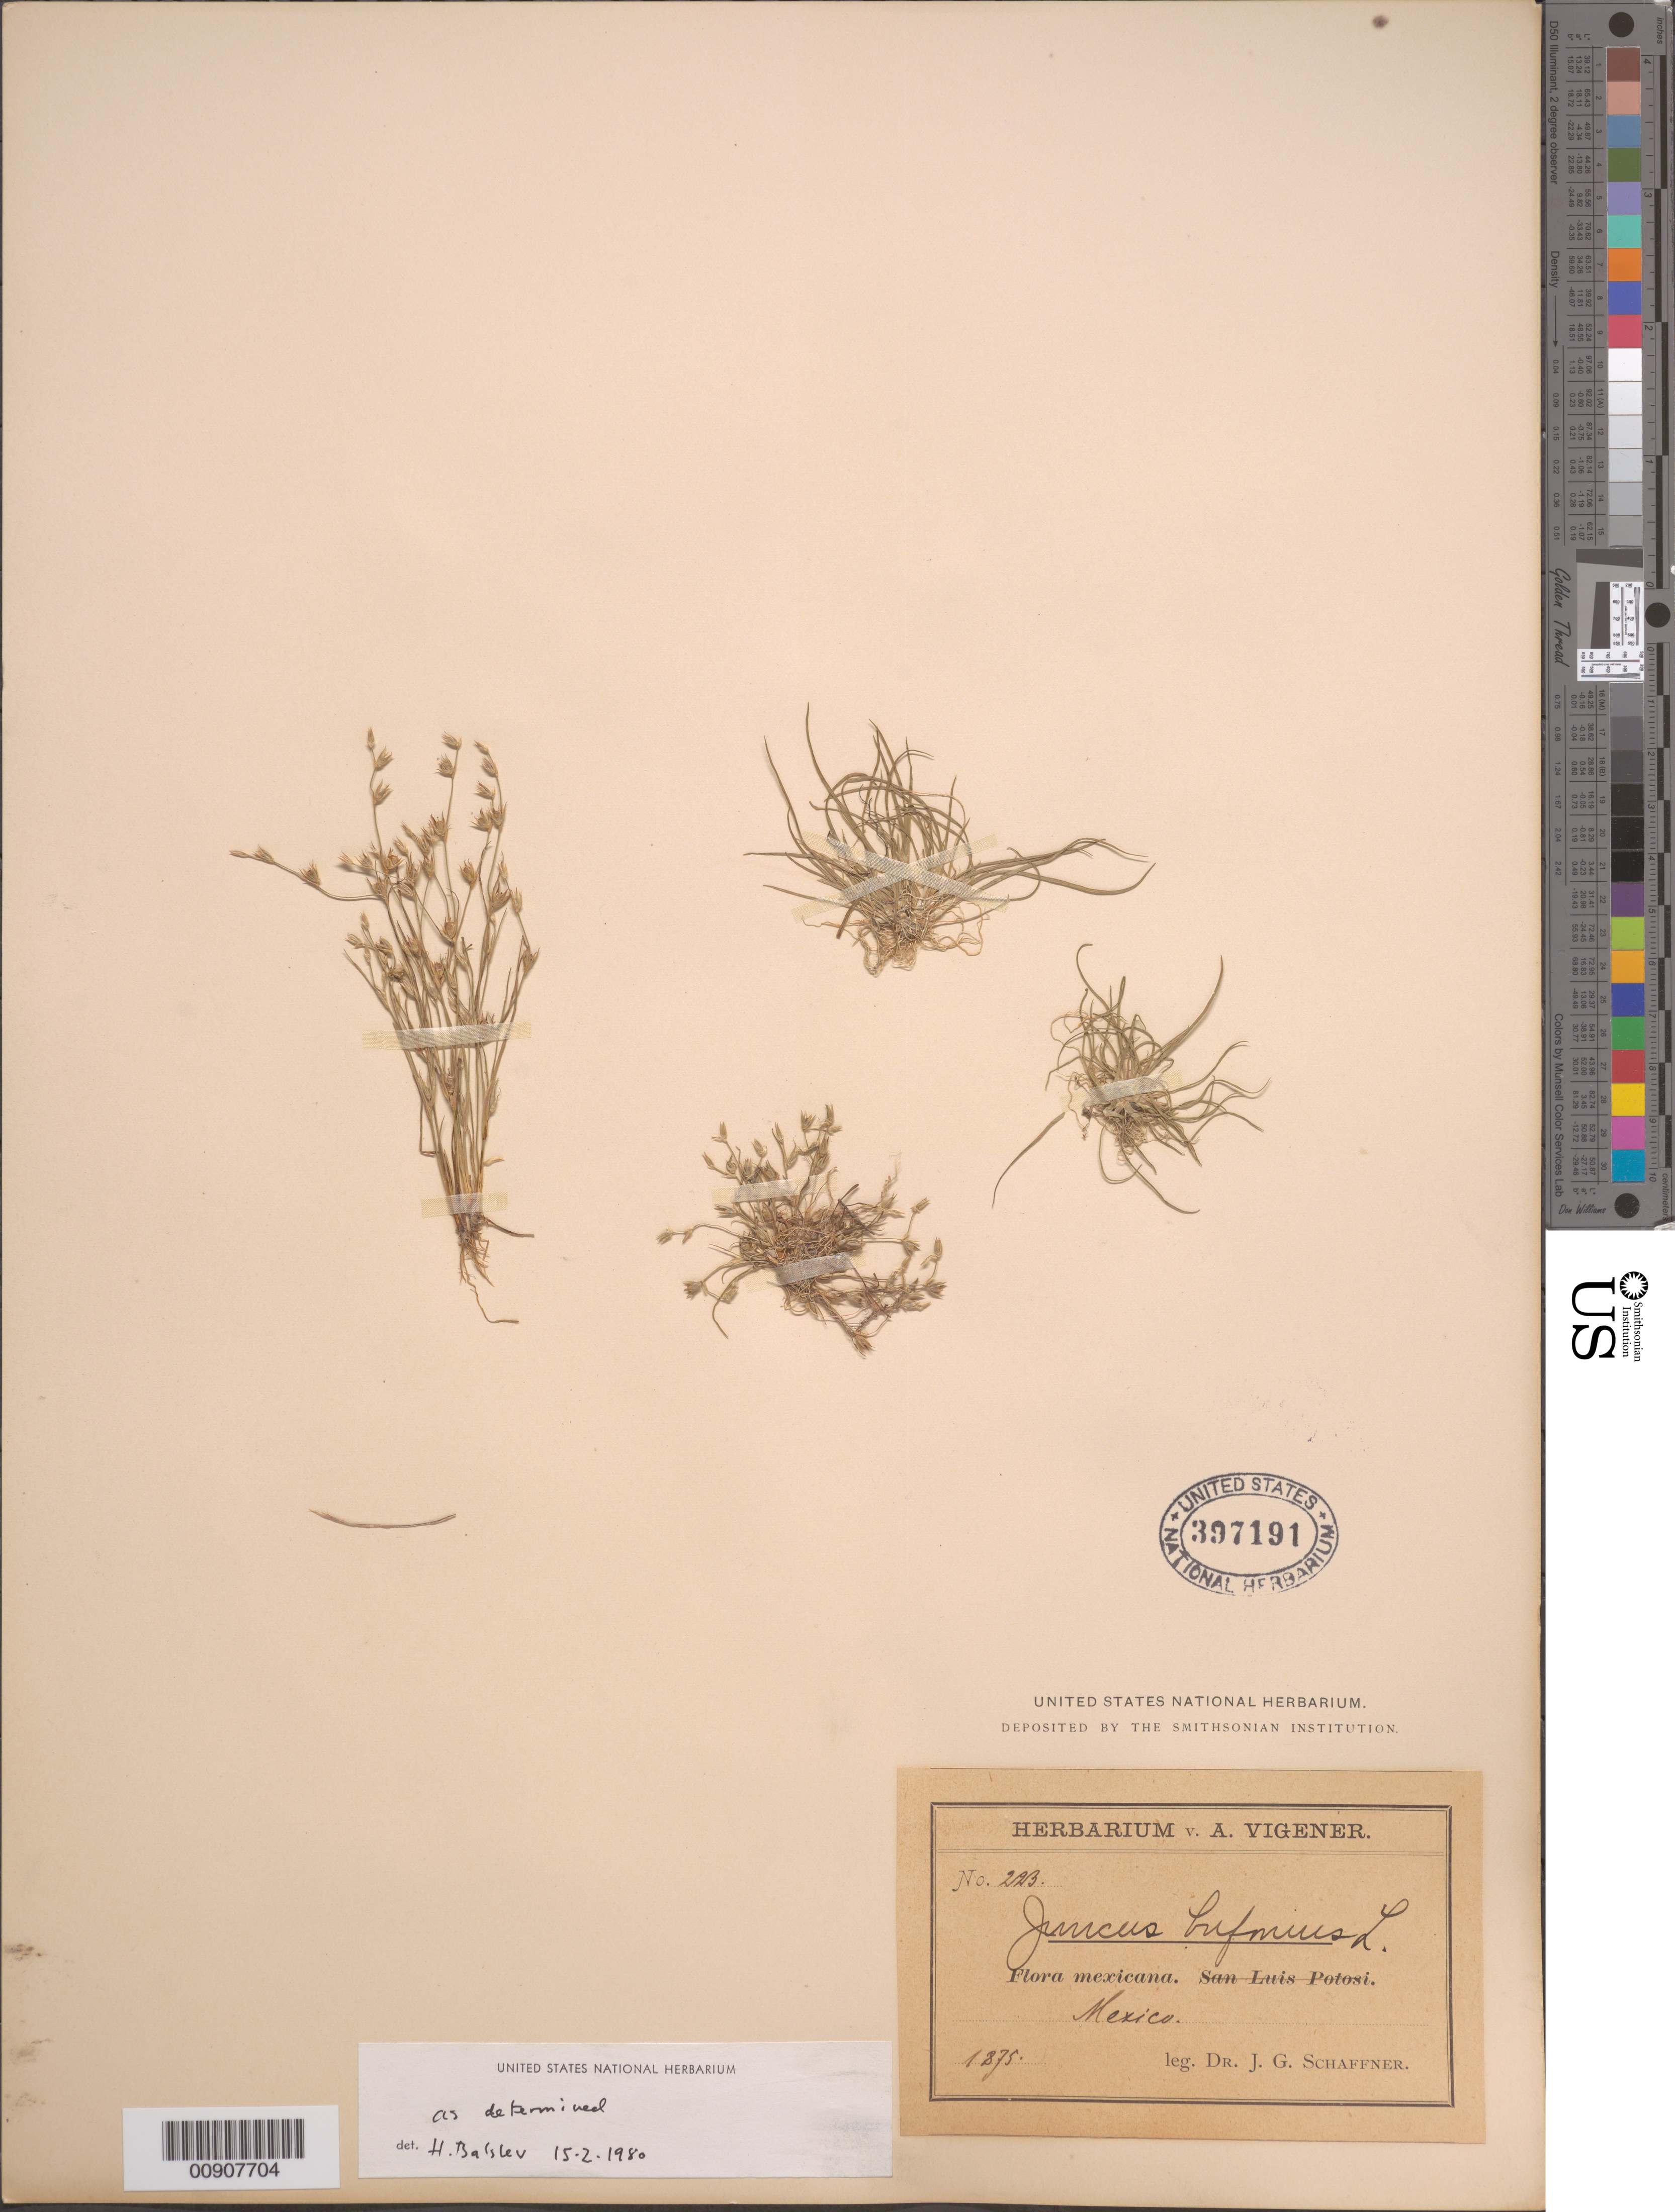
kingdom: Plantae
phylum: Tracheophyta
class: Liliopsida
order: Poales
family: Juncaceae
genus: Juncus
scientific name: Juncus bufonius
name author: L.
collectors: J. G. Schaffner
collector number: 223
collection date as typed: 1875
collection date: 1875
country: Mexico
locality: Mexico.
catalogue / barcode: US 397191